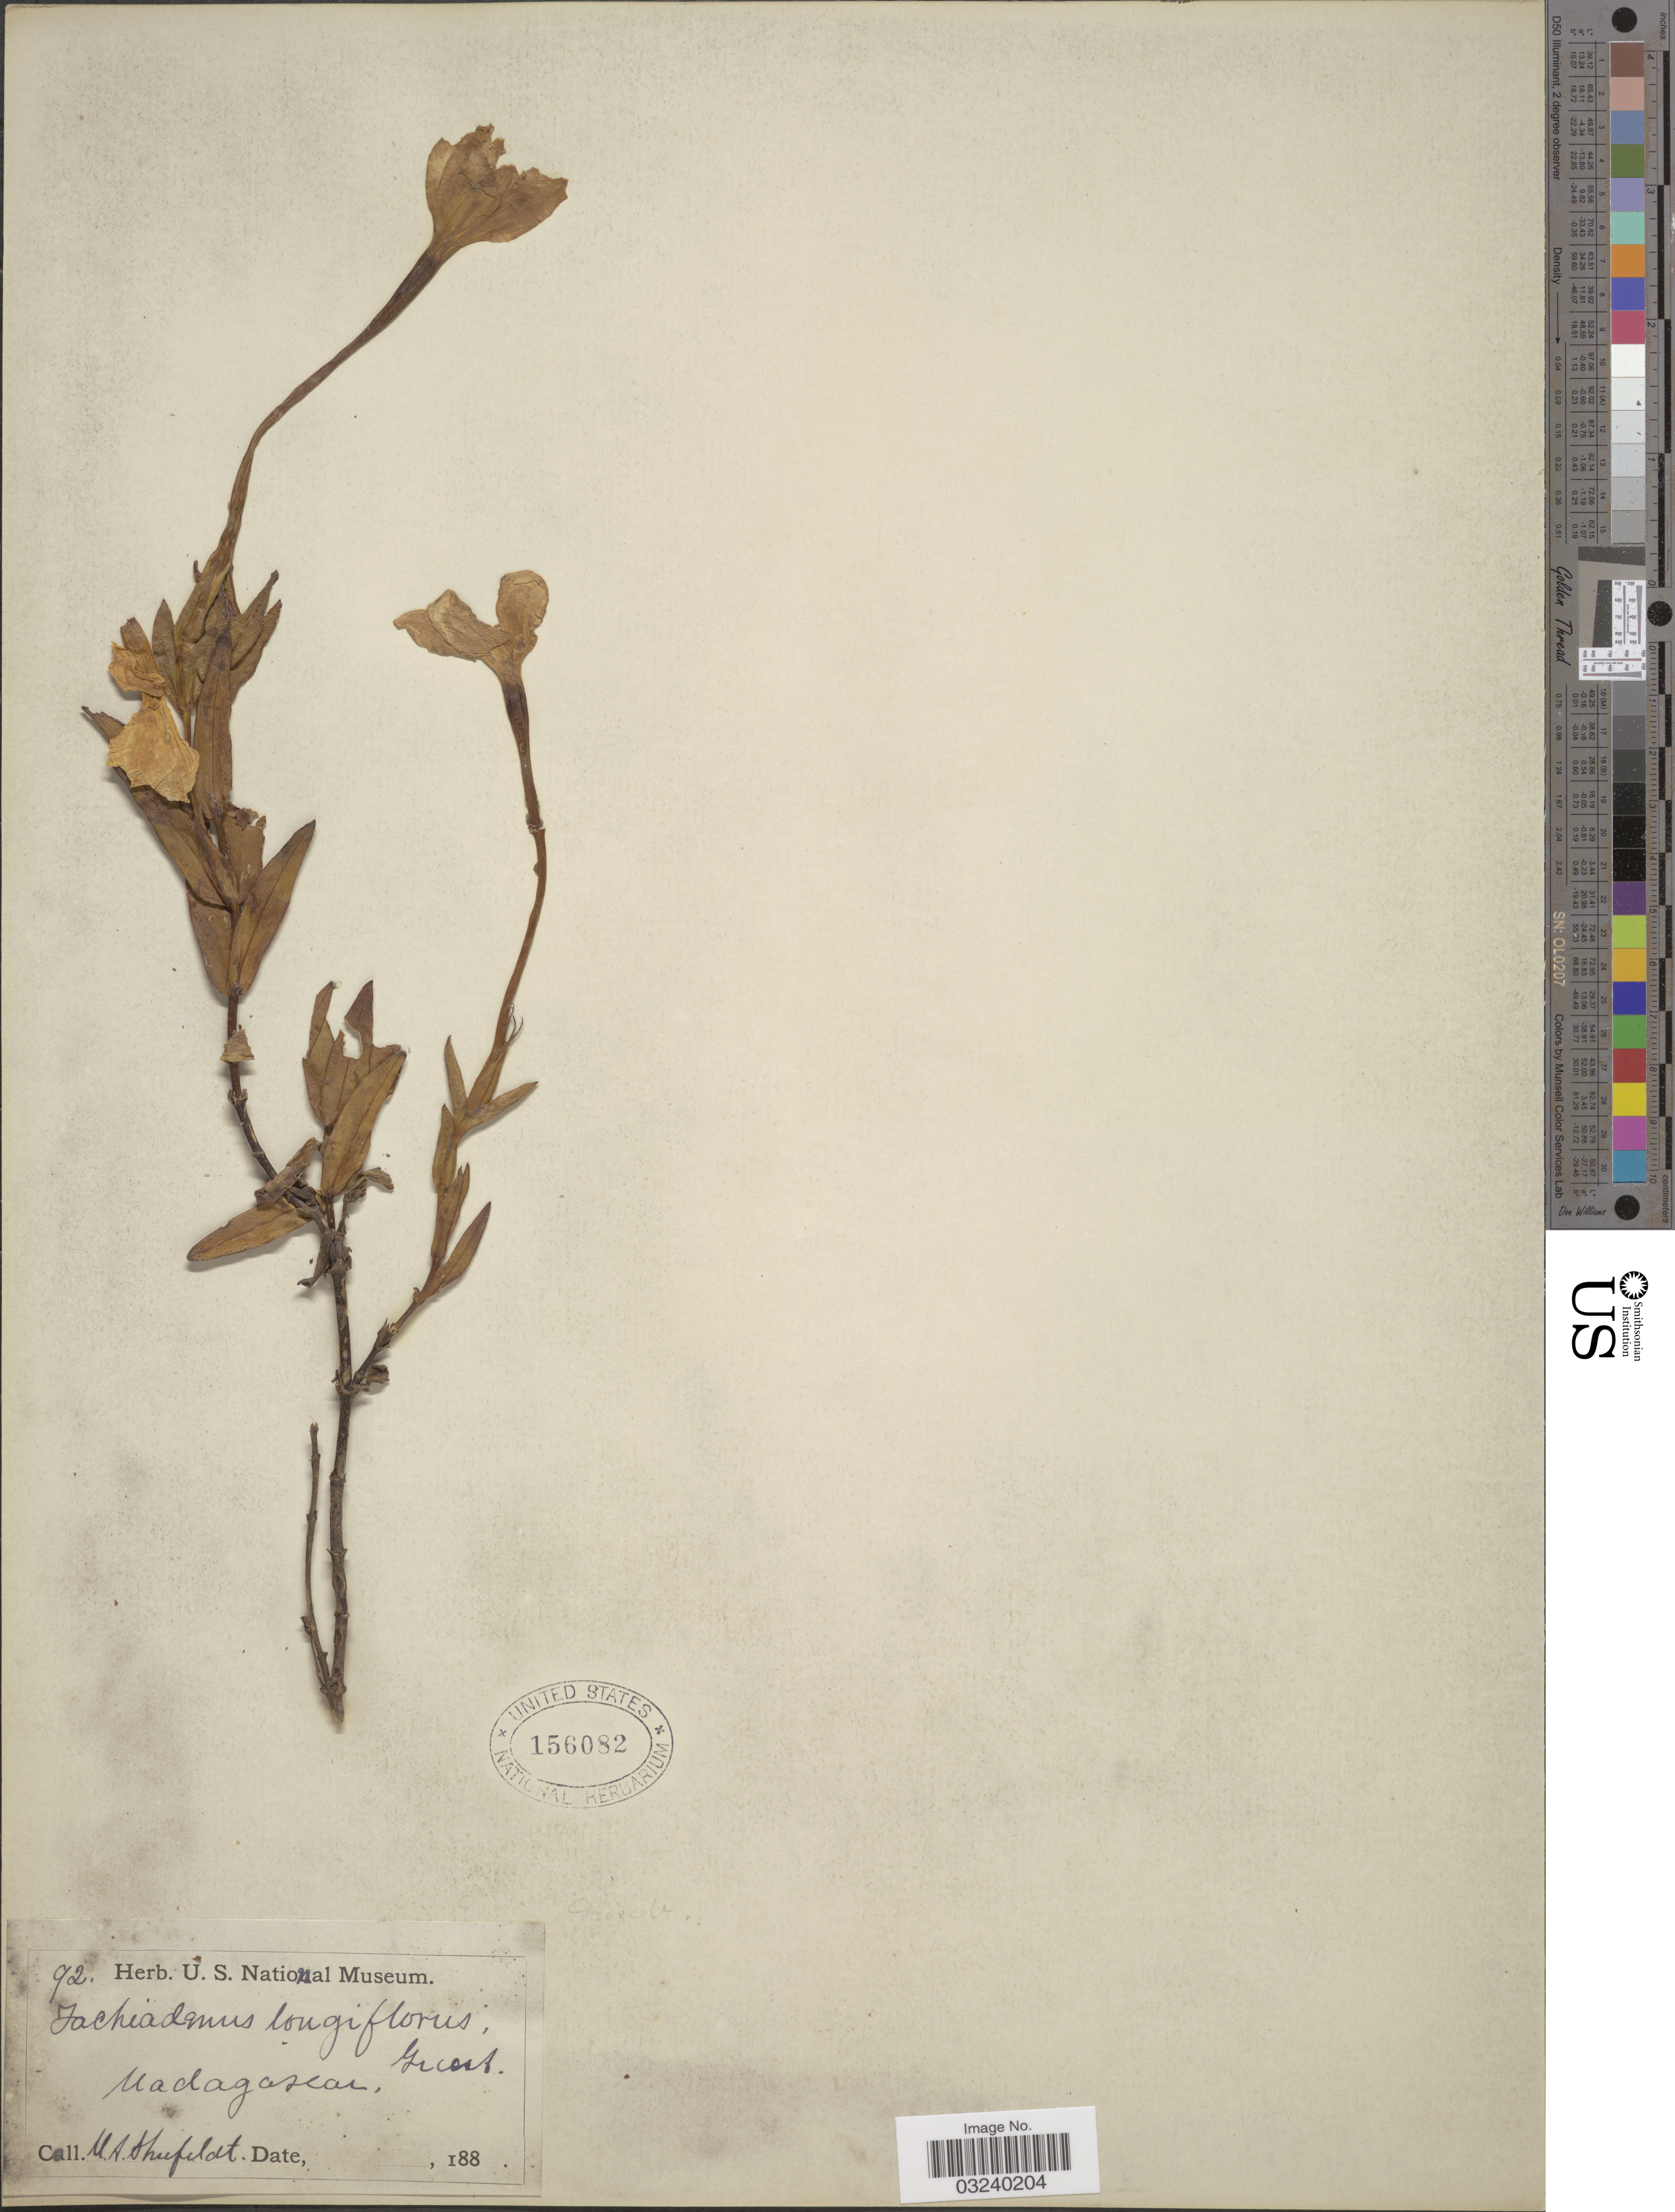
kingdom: Plantae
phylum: Tracheophyta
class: Magnoliopsida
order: Gentianales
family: Gentianaceae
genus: Tachiadenus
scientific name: Tachiadenus longiflorus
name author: Griseb.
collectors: M. Shufeldt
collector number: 92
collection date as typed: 188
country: Madagascar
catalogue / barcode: US 156082